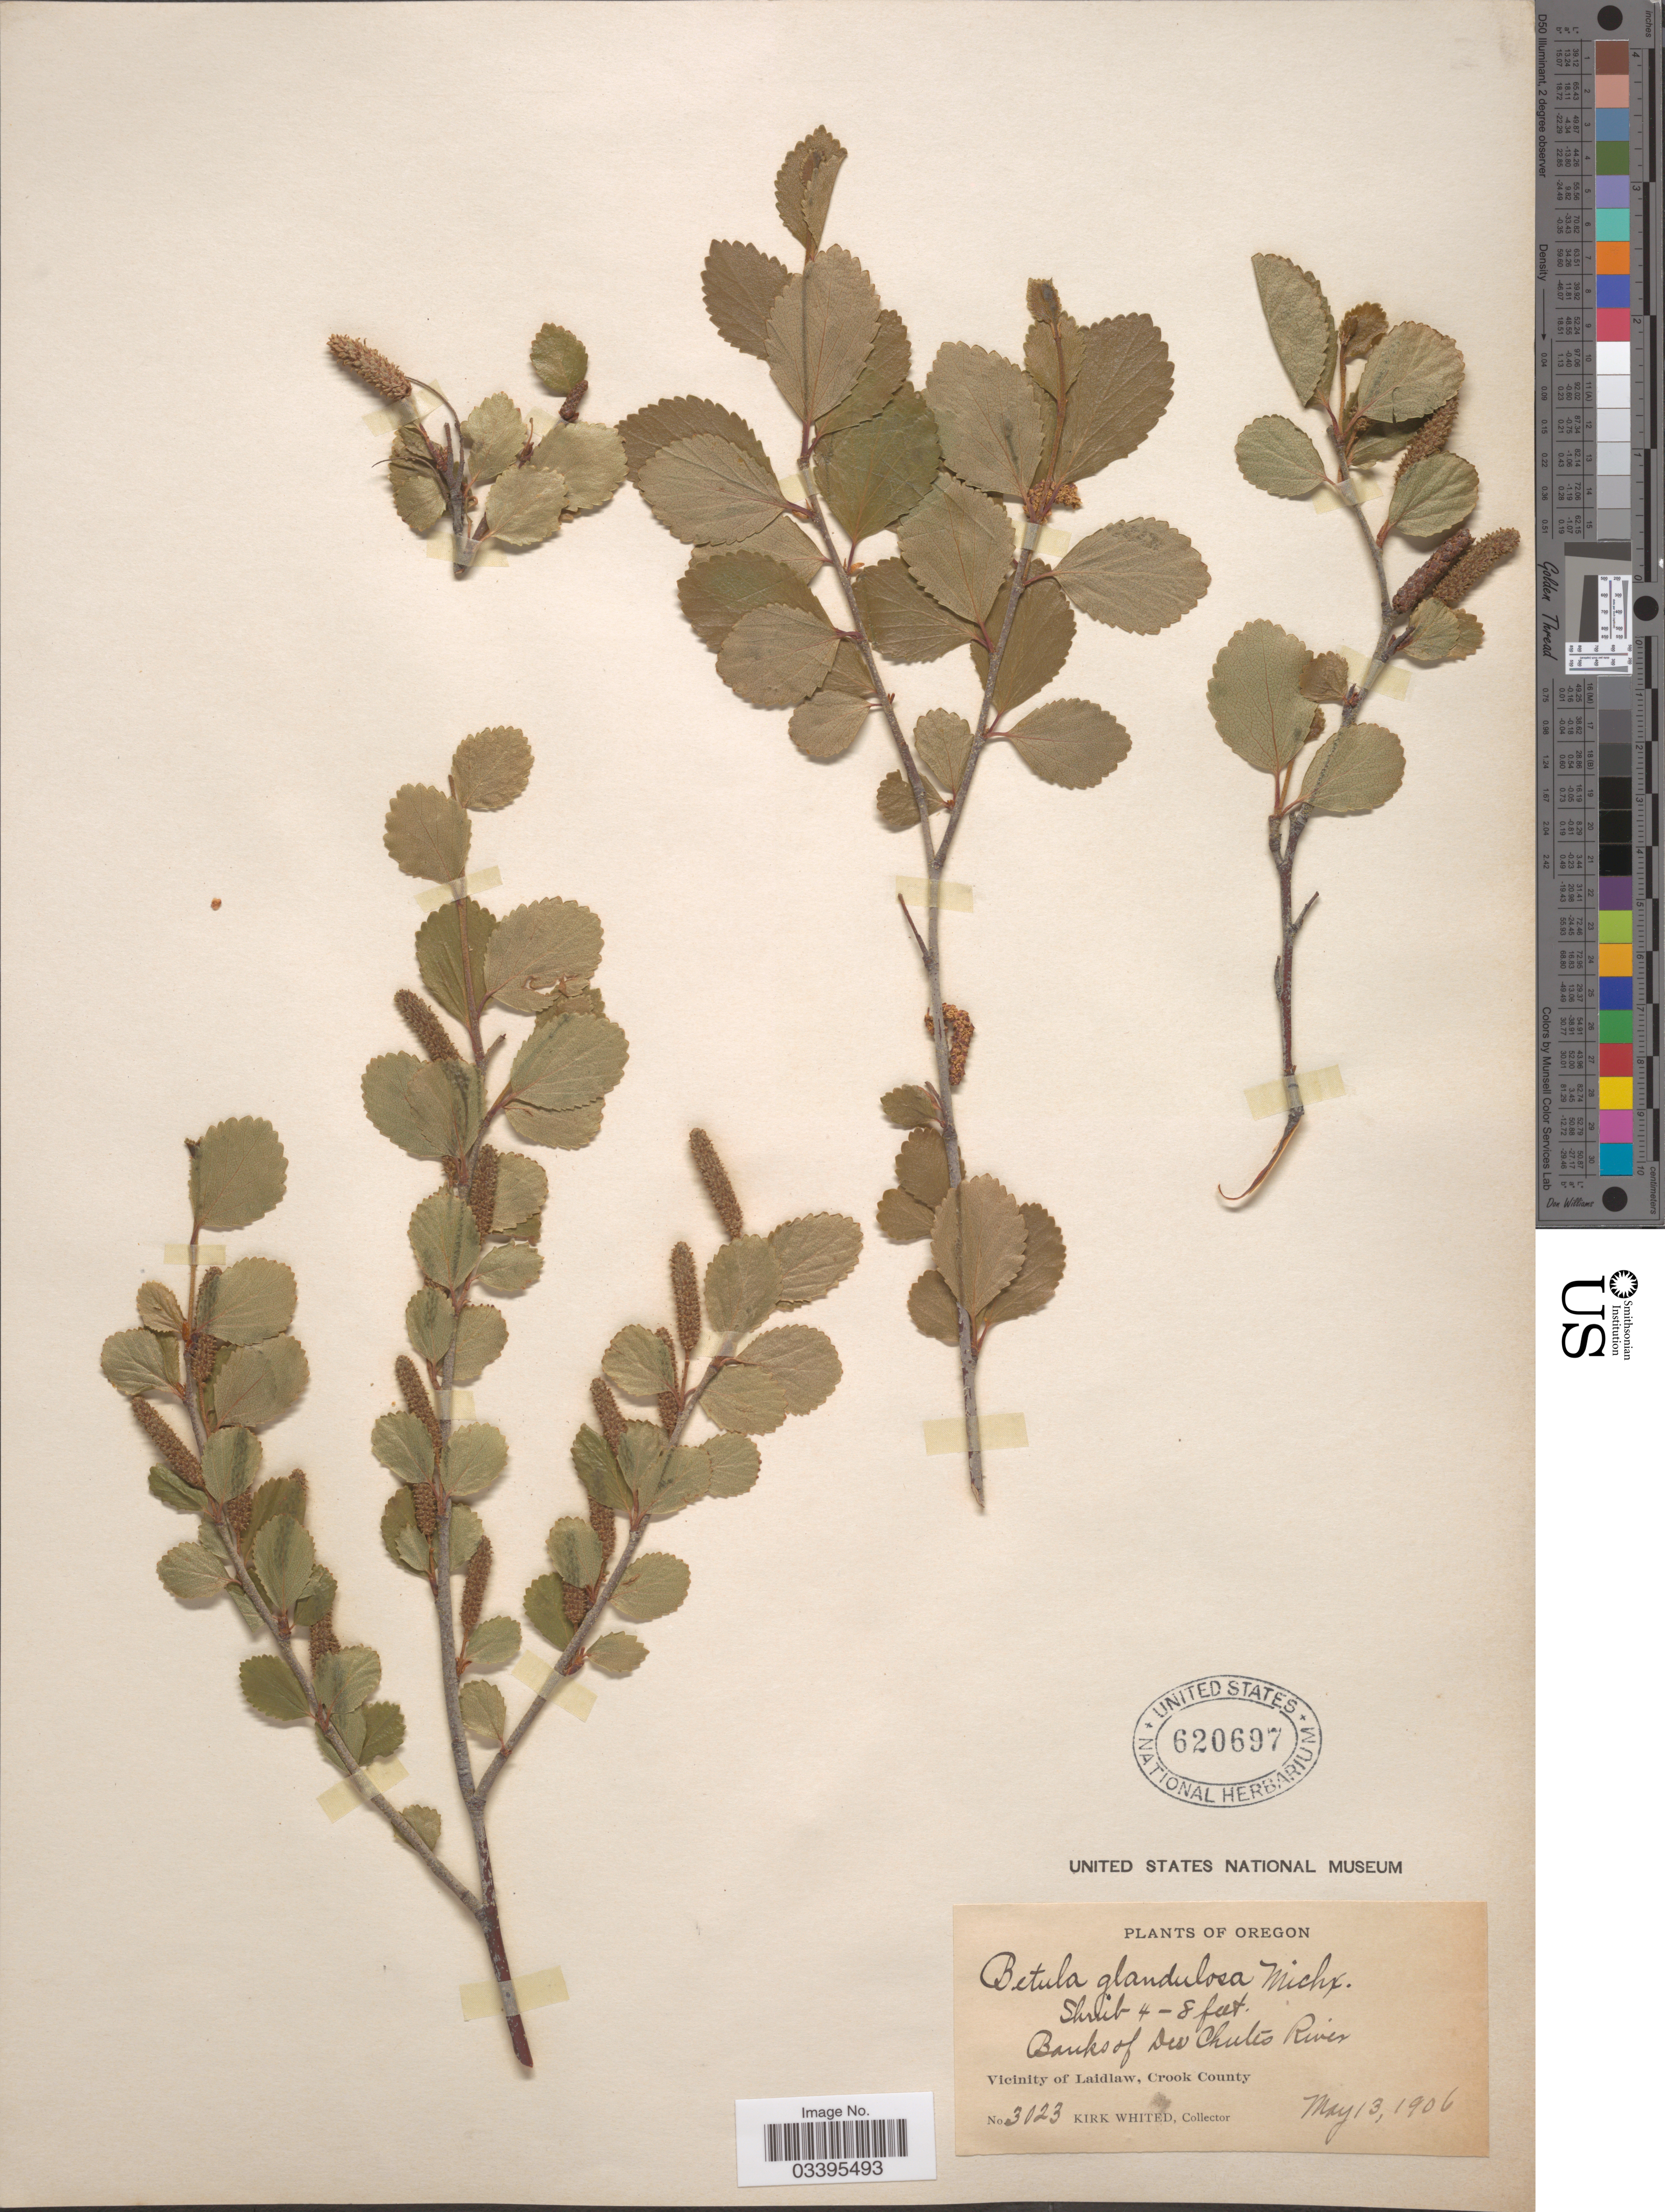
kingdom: Plantae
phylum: Tracheophyta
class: Magnoliopsida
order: Fagales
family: Betulaceae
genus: Betula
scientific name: Betula glandulosa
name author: Michx.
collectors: K. Whited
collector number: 3023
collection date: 1906-05-13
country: United States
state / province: Oregon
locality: Banks of Des Chutes River. Vicinity of Laidlaw, Crook County.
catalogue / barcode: US 620697